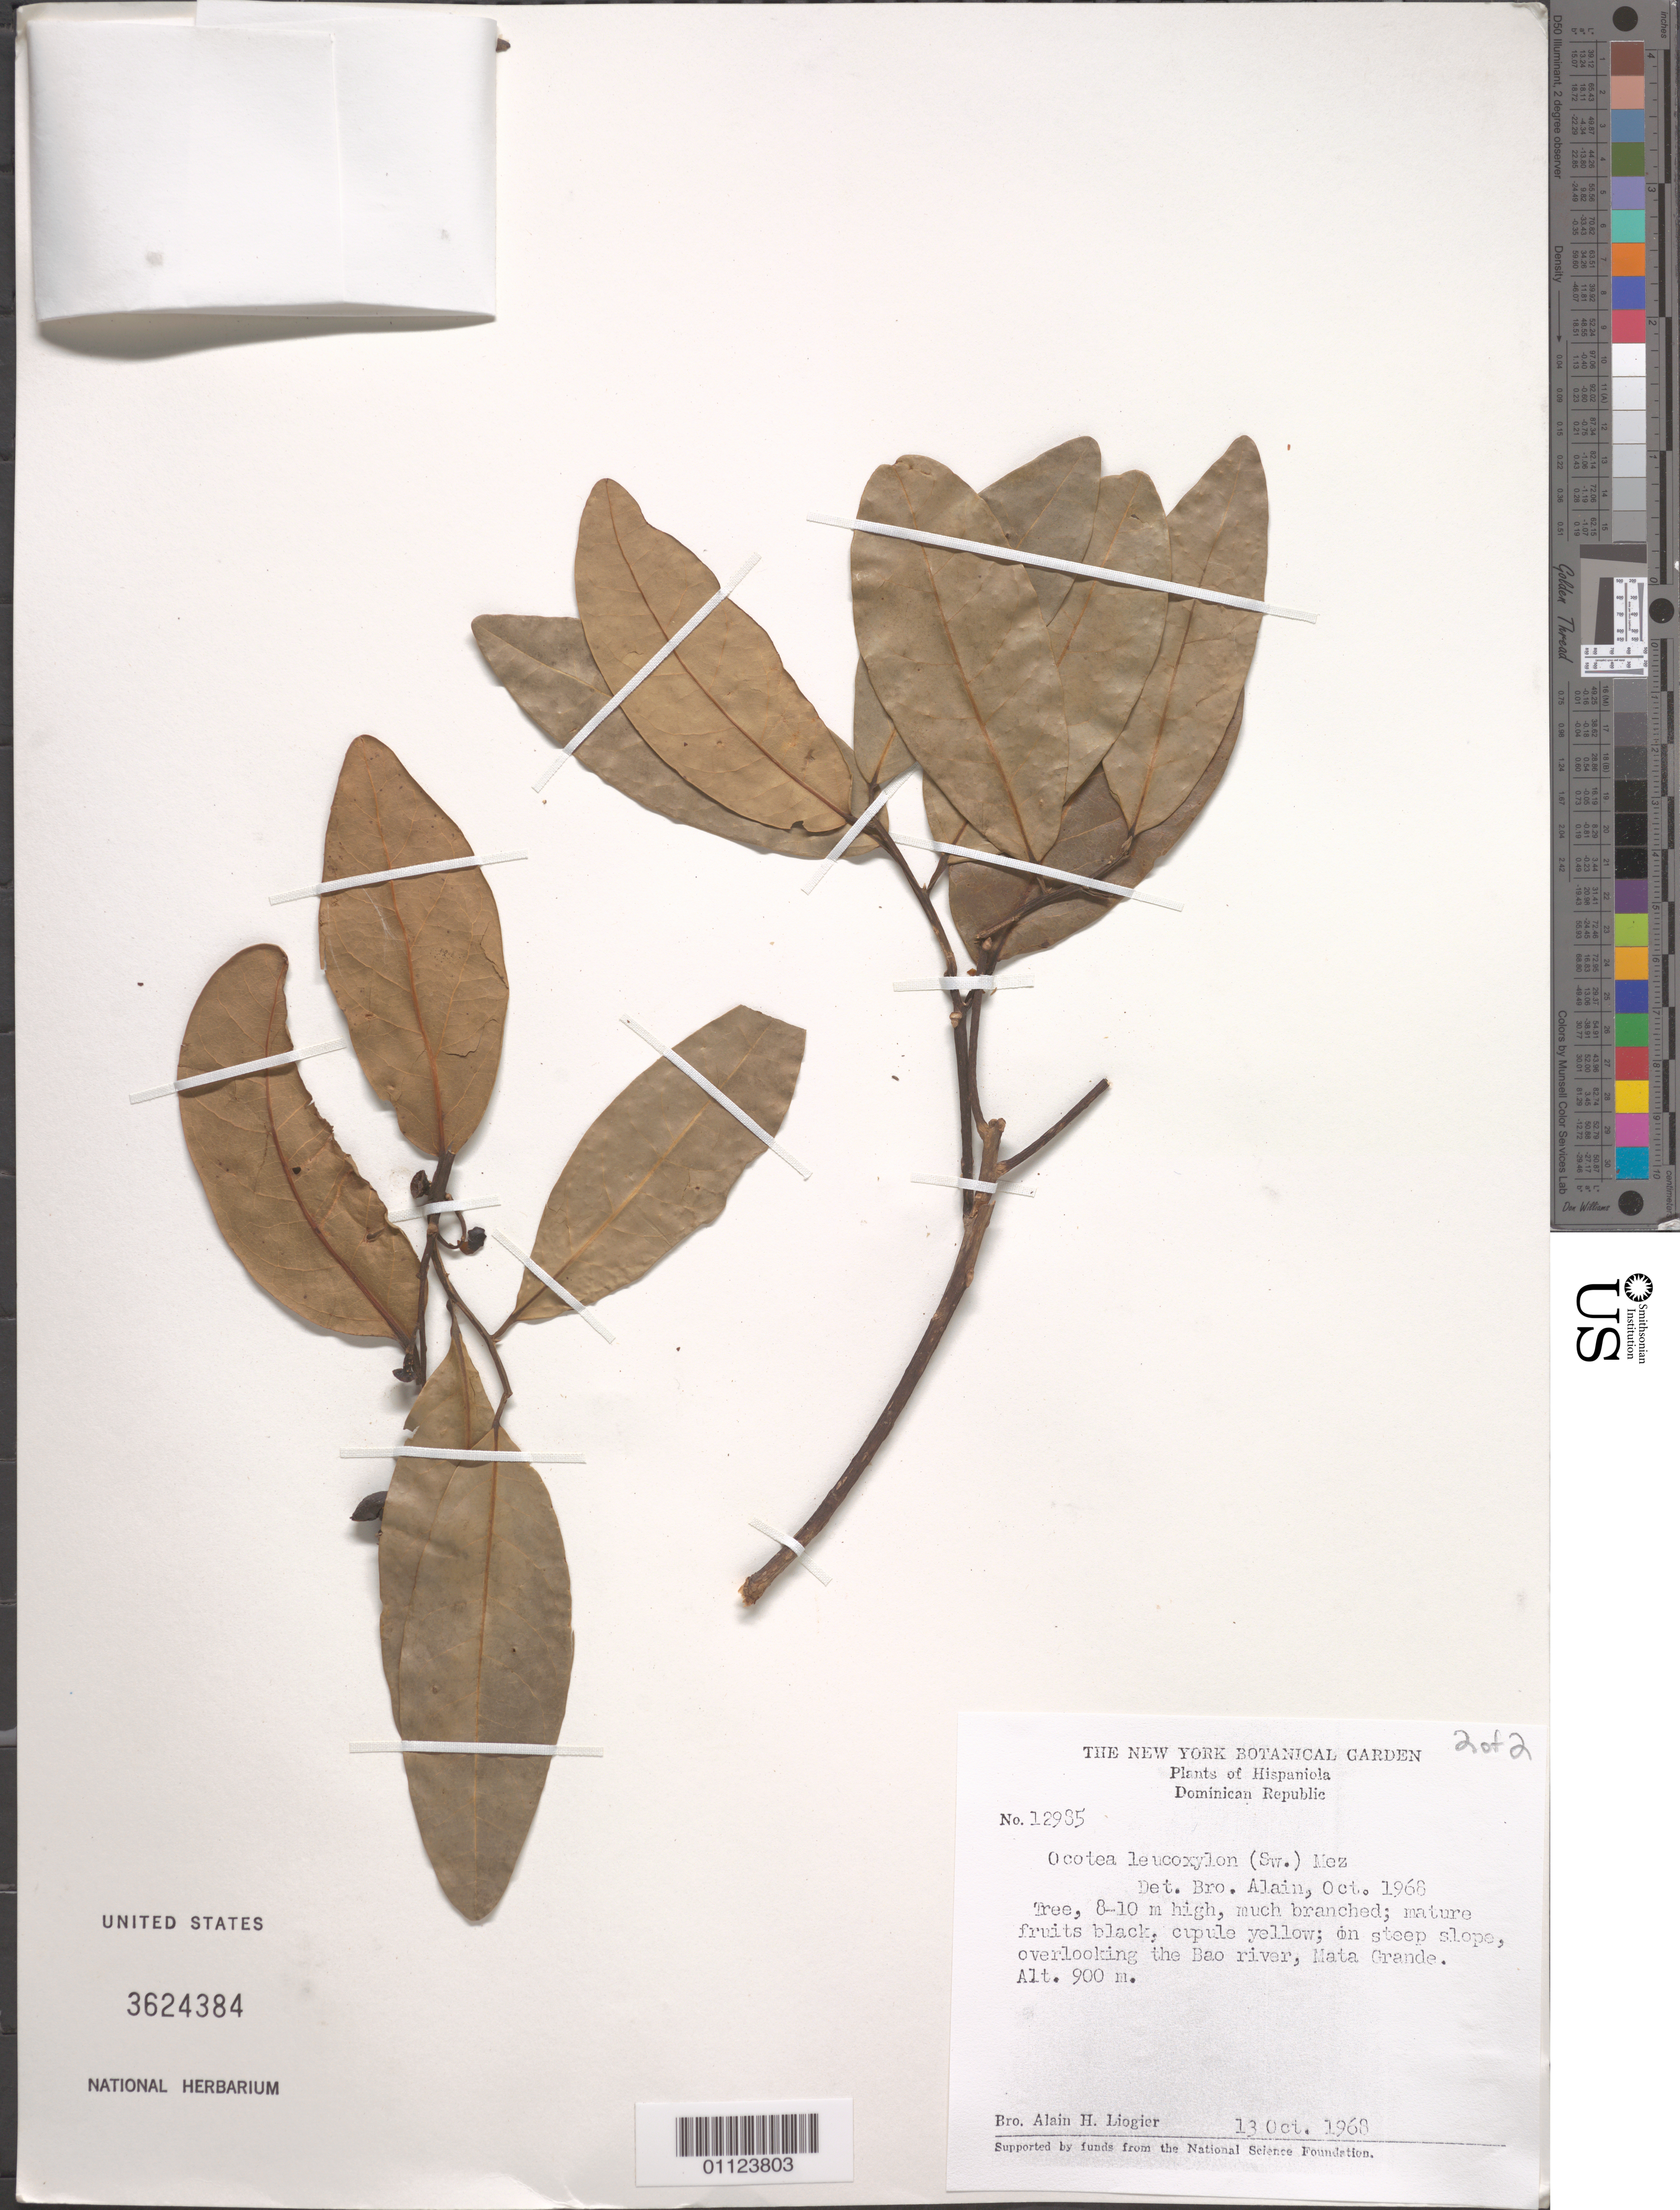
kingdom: Plantae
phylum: Tracheophyta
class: Magnoliopsida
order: Laurales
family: Lauraceae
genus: Ocotea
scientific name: Ocotea leucoxylon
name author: (Sw.) Laness.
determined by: Liogier, Alain H.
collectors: A. H. Liogier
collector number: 12985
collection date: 1968-10-13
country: Dominican Republic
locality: Mata Grande, Bao River.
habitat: On steep slope overlooking river.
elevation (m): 900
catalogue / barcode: US 3624384